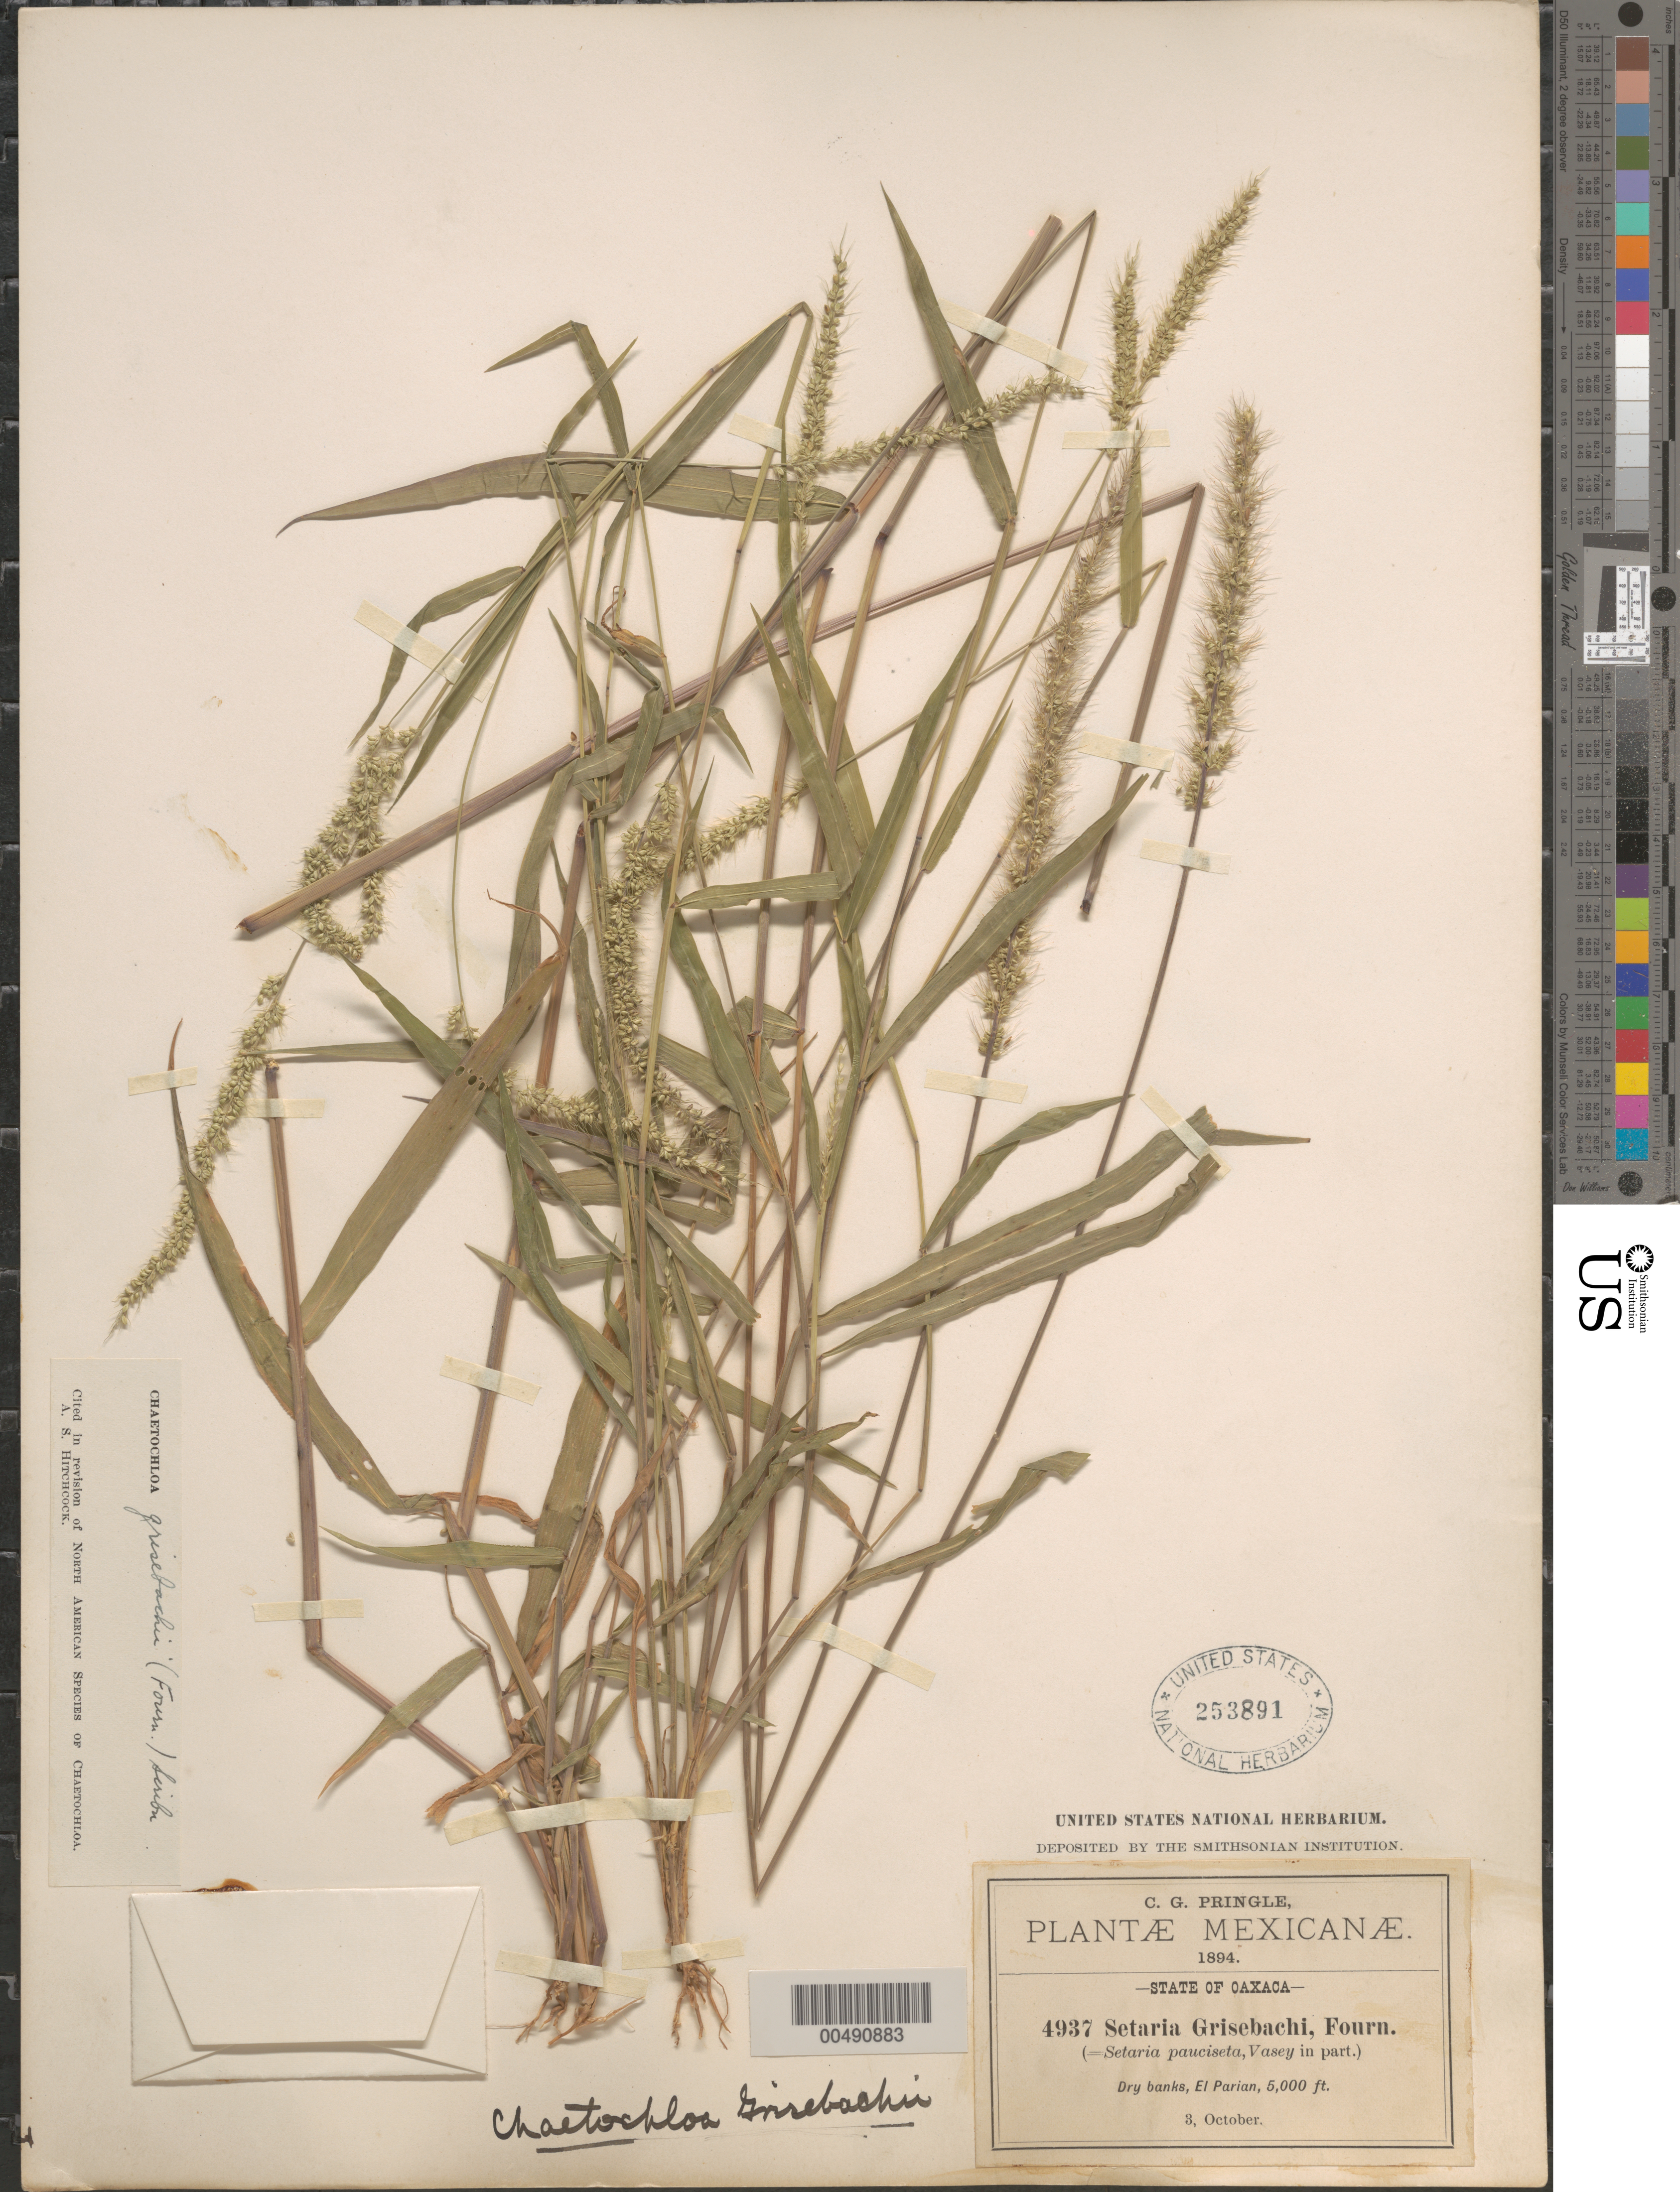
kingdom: Plantae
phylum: Tracheophyta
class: Liliopsida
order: Poales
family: Poaceae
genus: Setaria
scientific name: Setaria grisebachii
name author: E. Fourn.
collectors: C. G. Pringle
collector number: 4937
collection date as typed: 3 Oct 1894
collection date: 1894-10-03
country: Mexico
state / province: Oaxaca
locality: El Parian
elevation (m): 1524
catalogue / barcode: US 253891